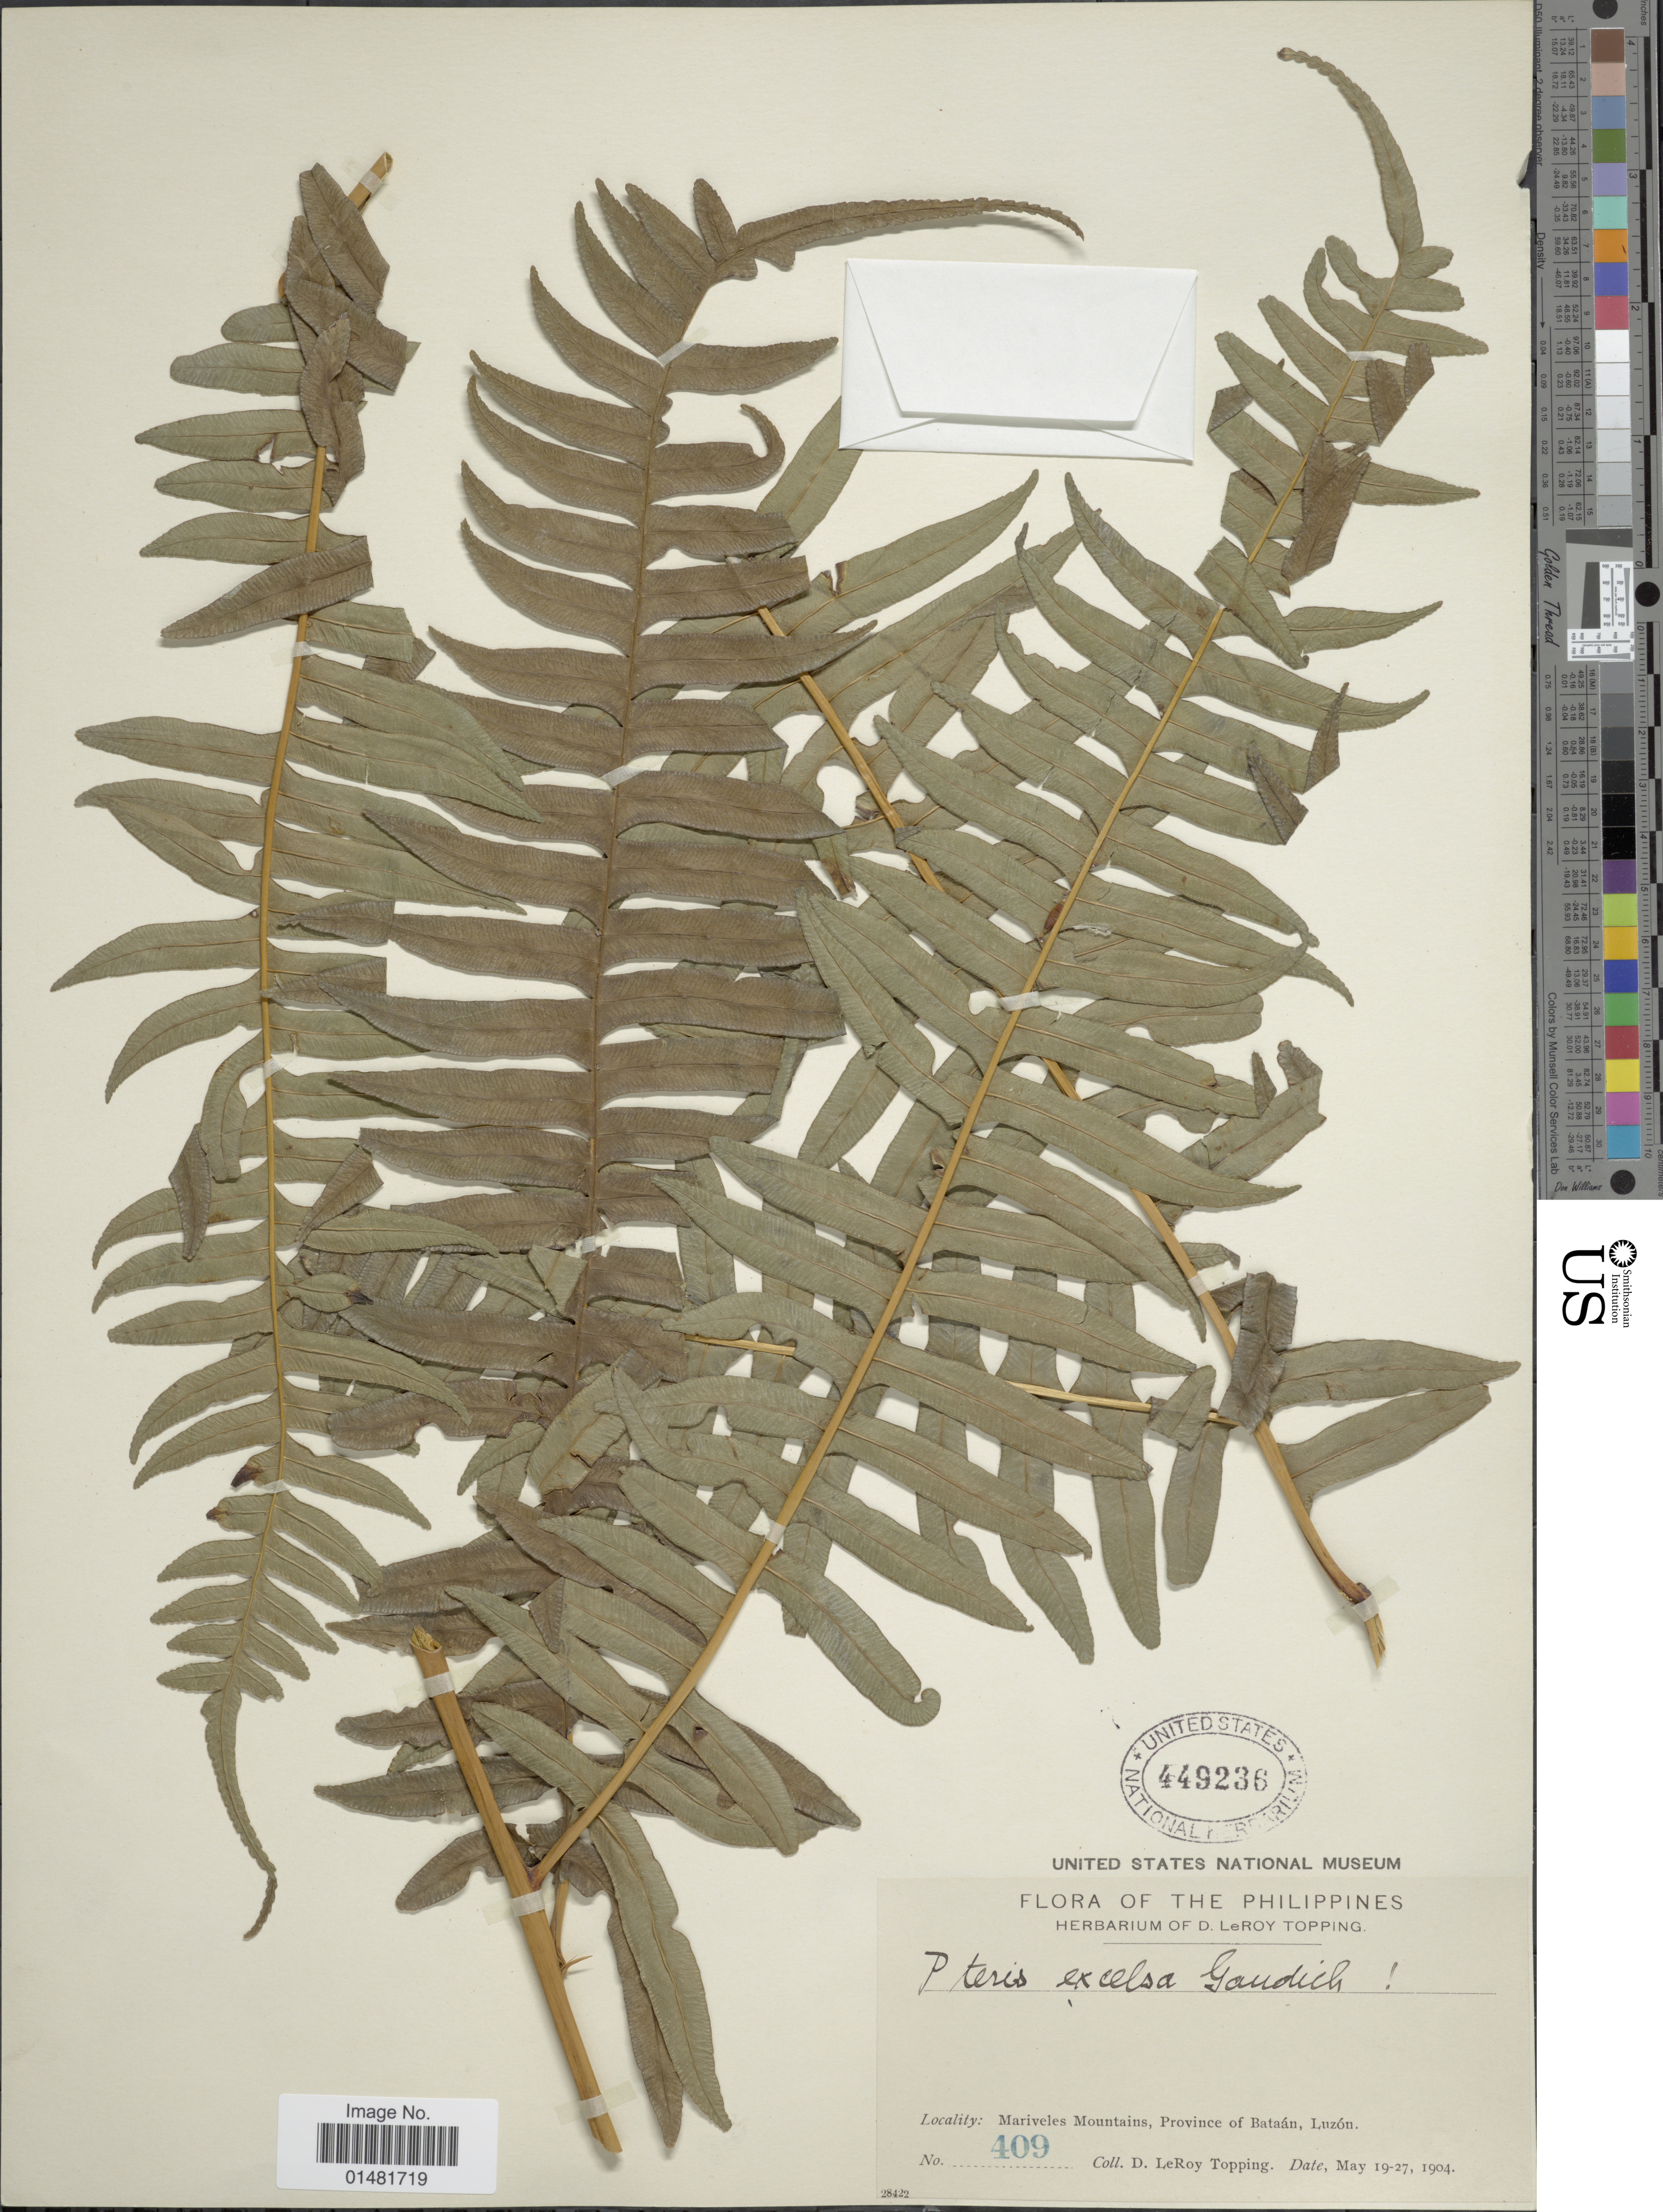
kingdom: Plantae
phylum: Tracheophyta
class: Polypodiopsida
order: Polypodiales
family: Pteridaceae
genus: Pteris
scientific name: Pteris excelsa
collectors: D. L. Topping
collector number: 409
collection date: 1904-05-19/1904-05-27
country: Philippines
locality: Mariveles Mountain, Province of Bataán, Luzón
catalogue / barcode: US 449236